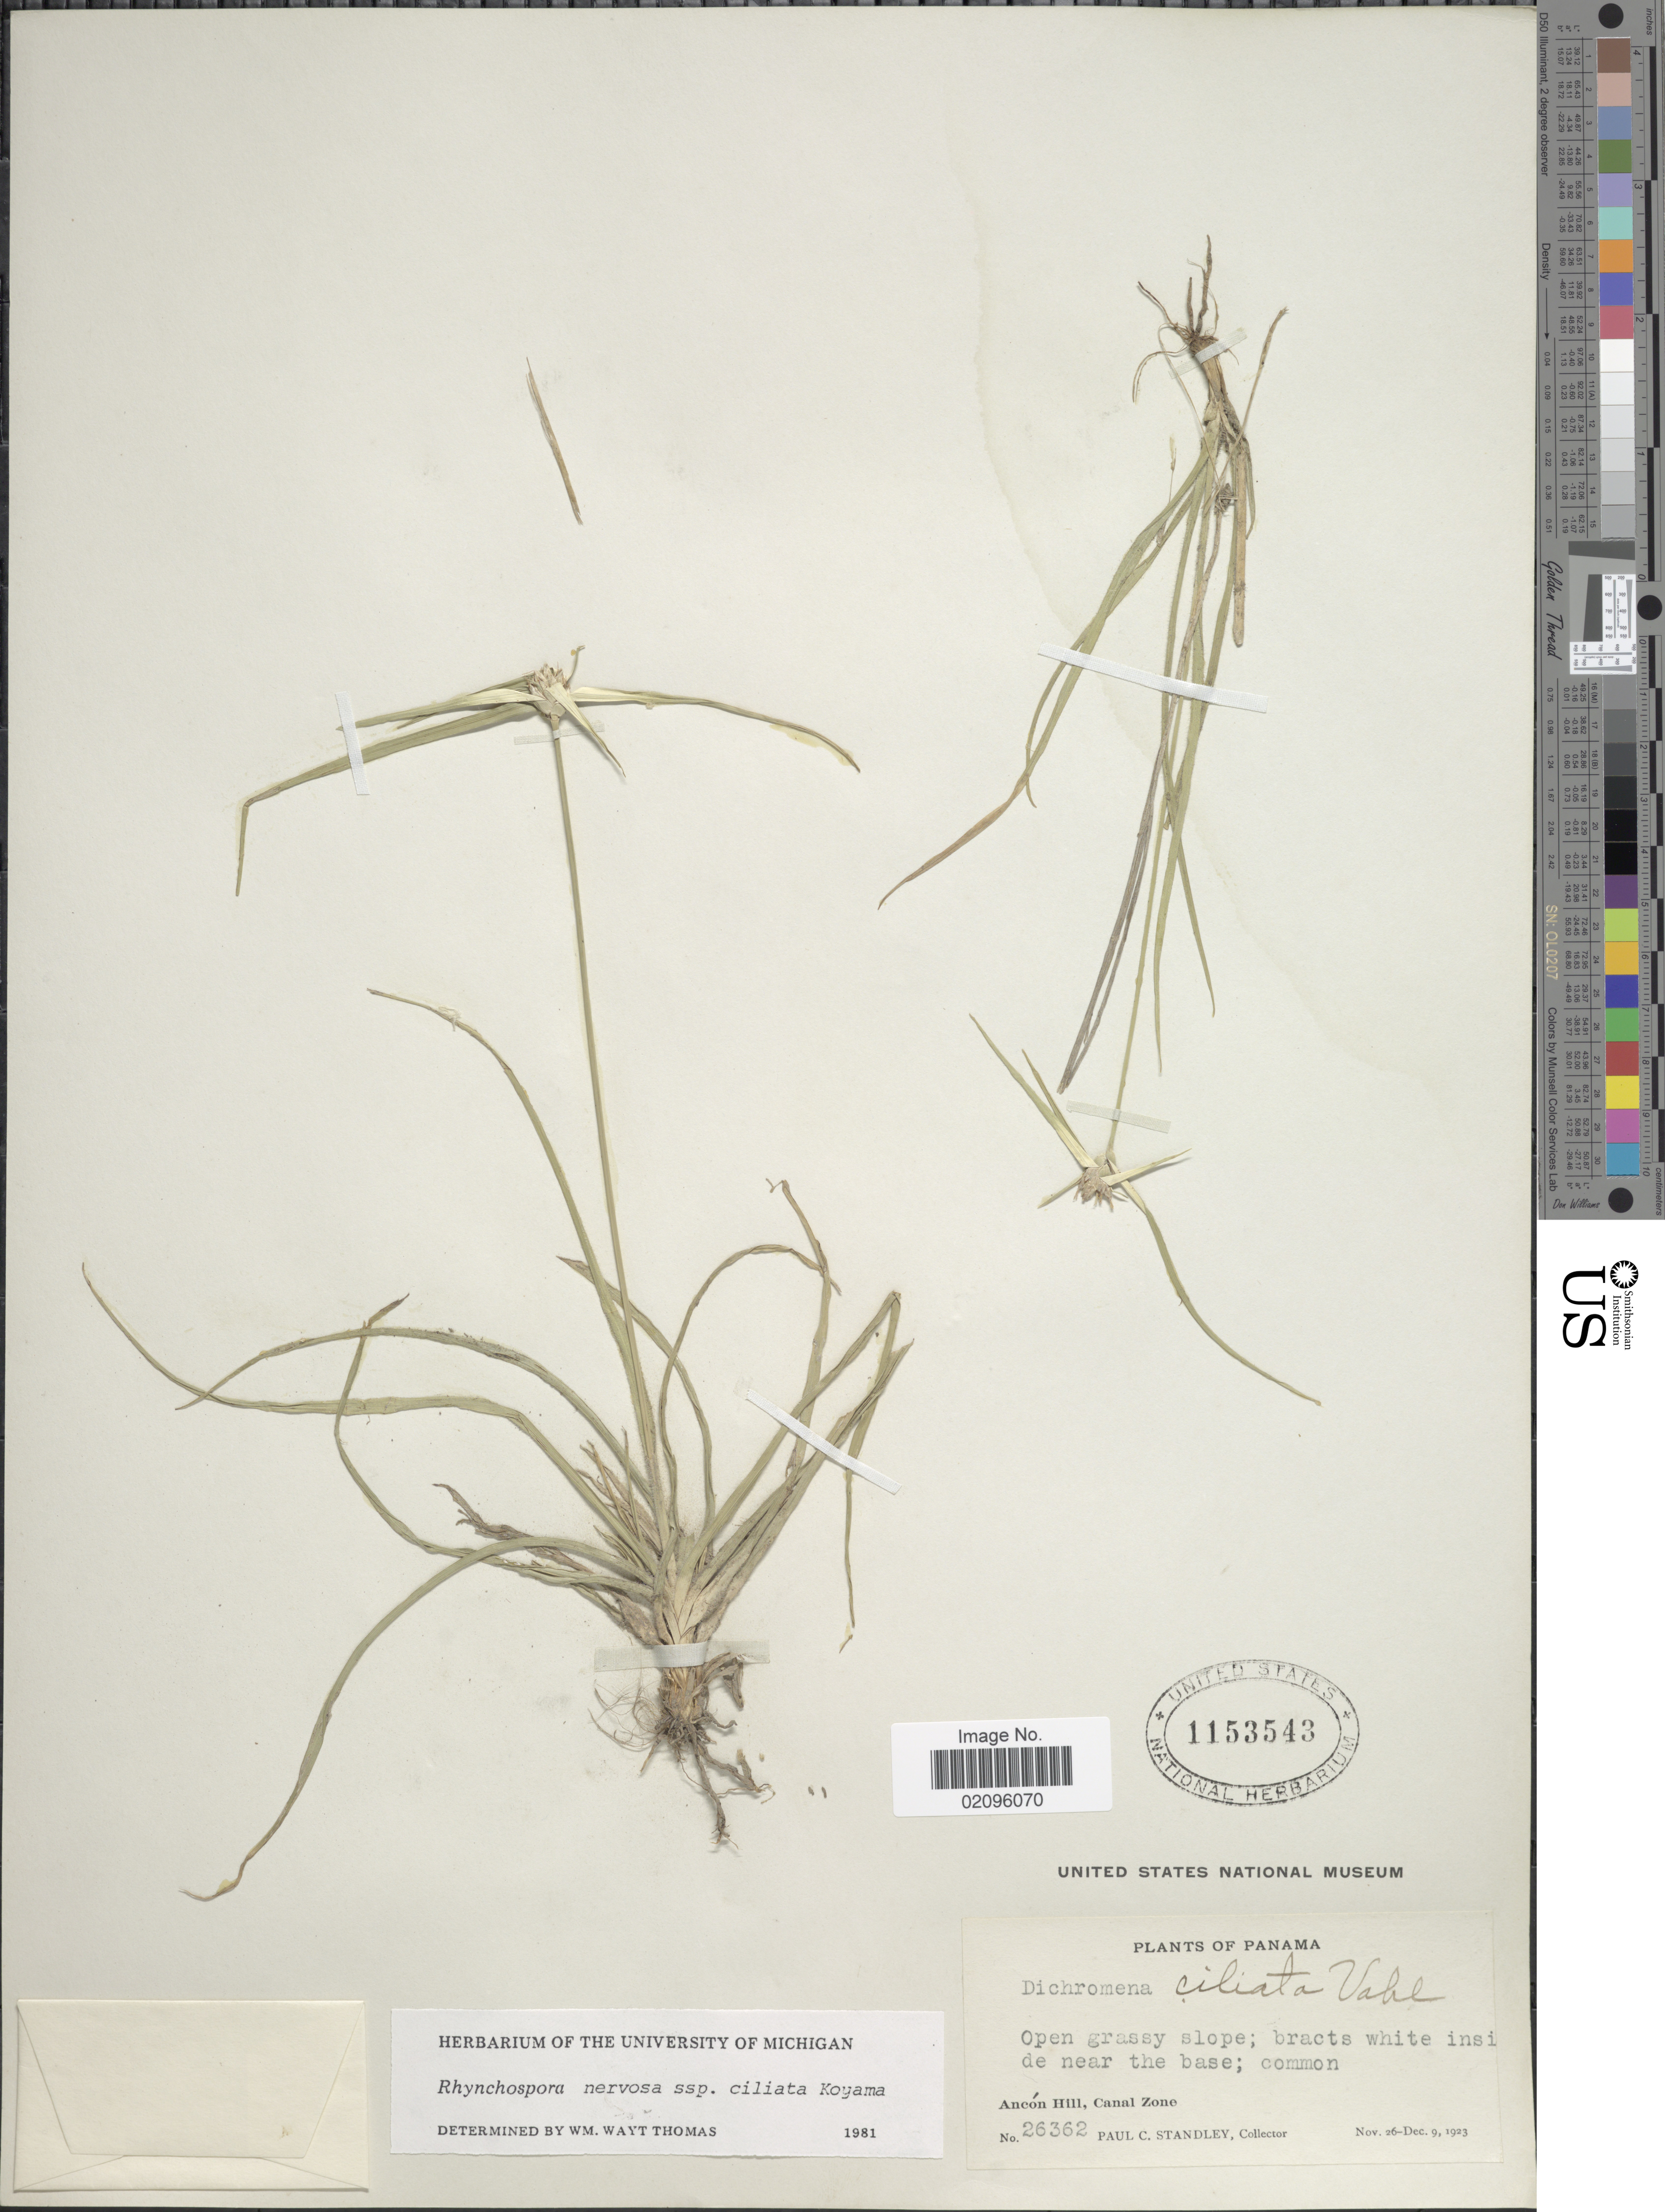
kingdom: Plantae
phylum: Tracheophyta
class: Liliopsida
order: Poales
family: Cyperaceae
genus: Rhynchospora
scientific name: Rhynchospora nervosa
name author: (Vahl) Boeckeler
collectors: P. C. Standley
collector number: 26362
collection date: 1923-11-26/1923-12-09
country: Panama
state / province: Colón / Panamá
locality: Open grassy slope, Ancon Hill, Canal Zone.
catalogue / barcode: US 1153543